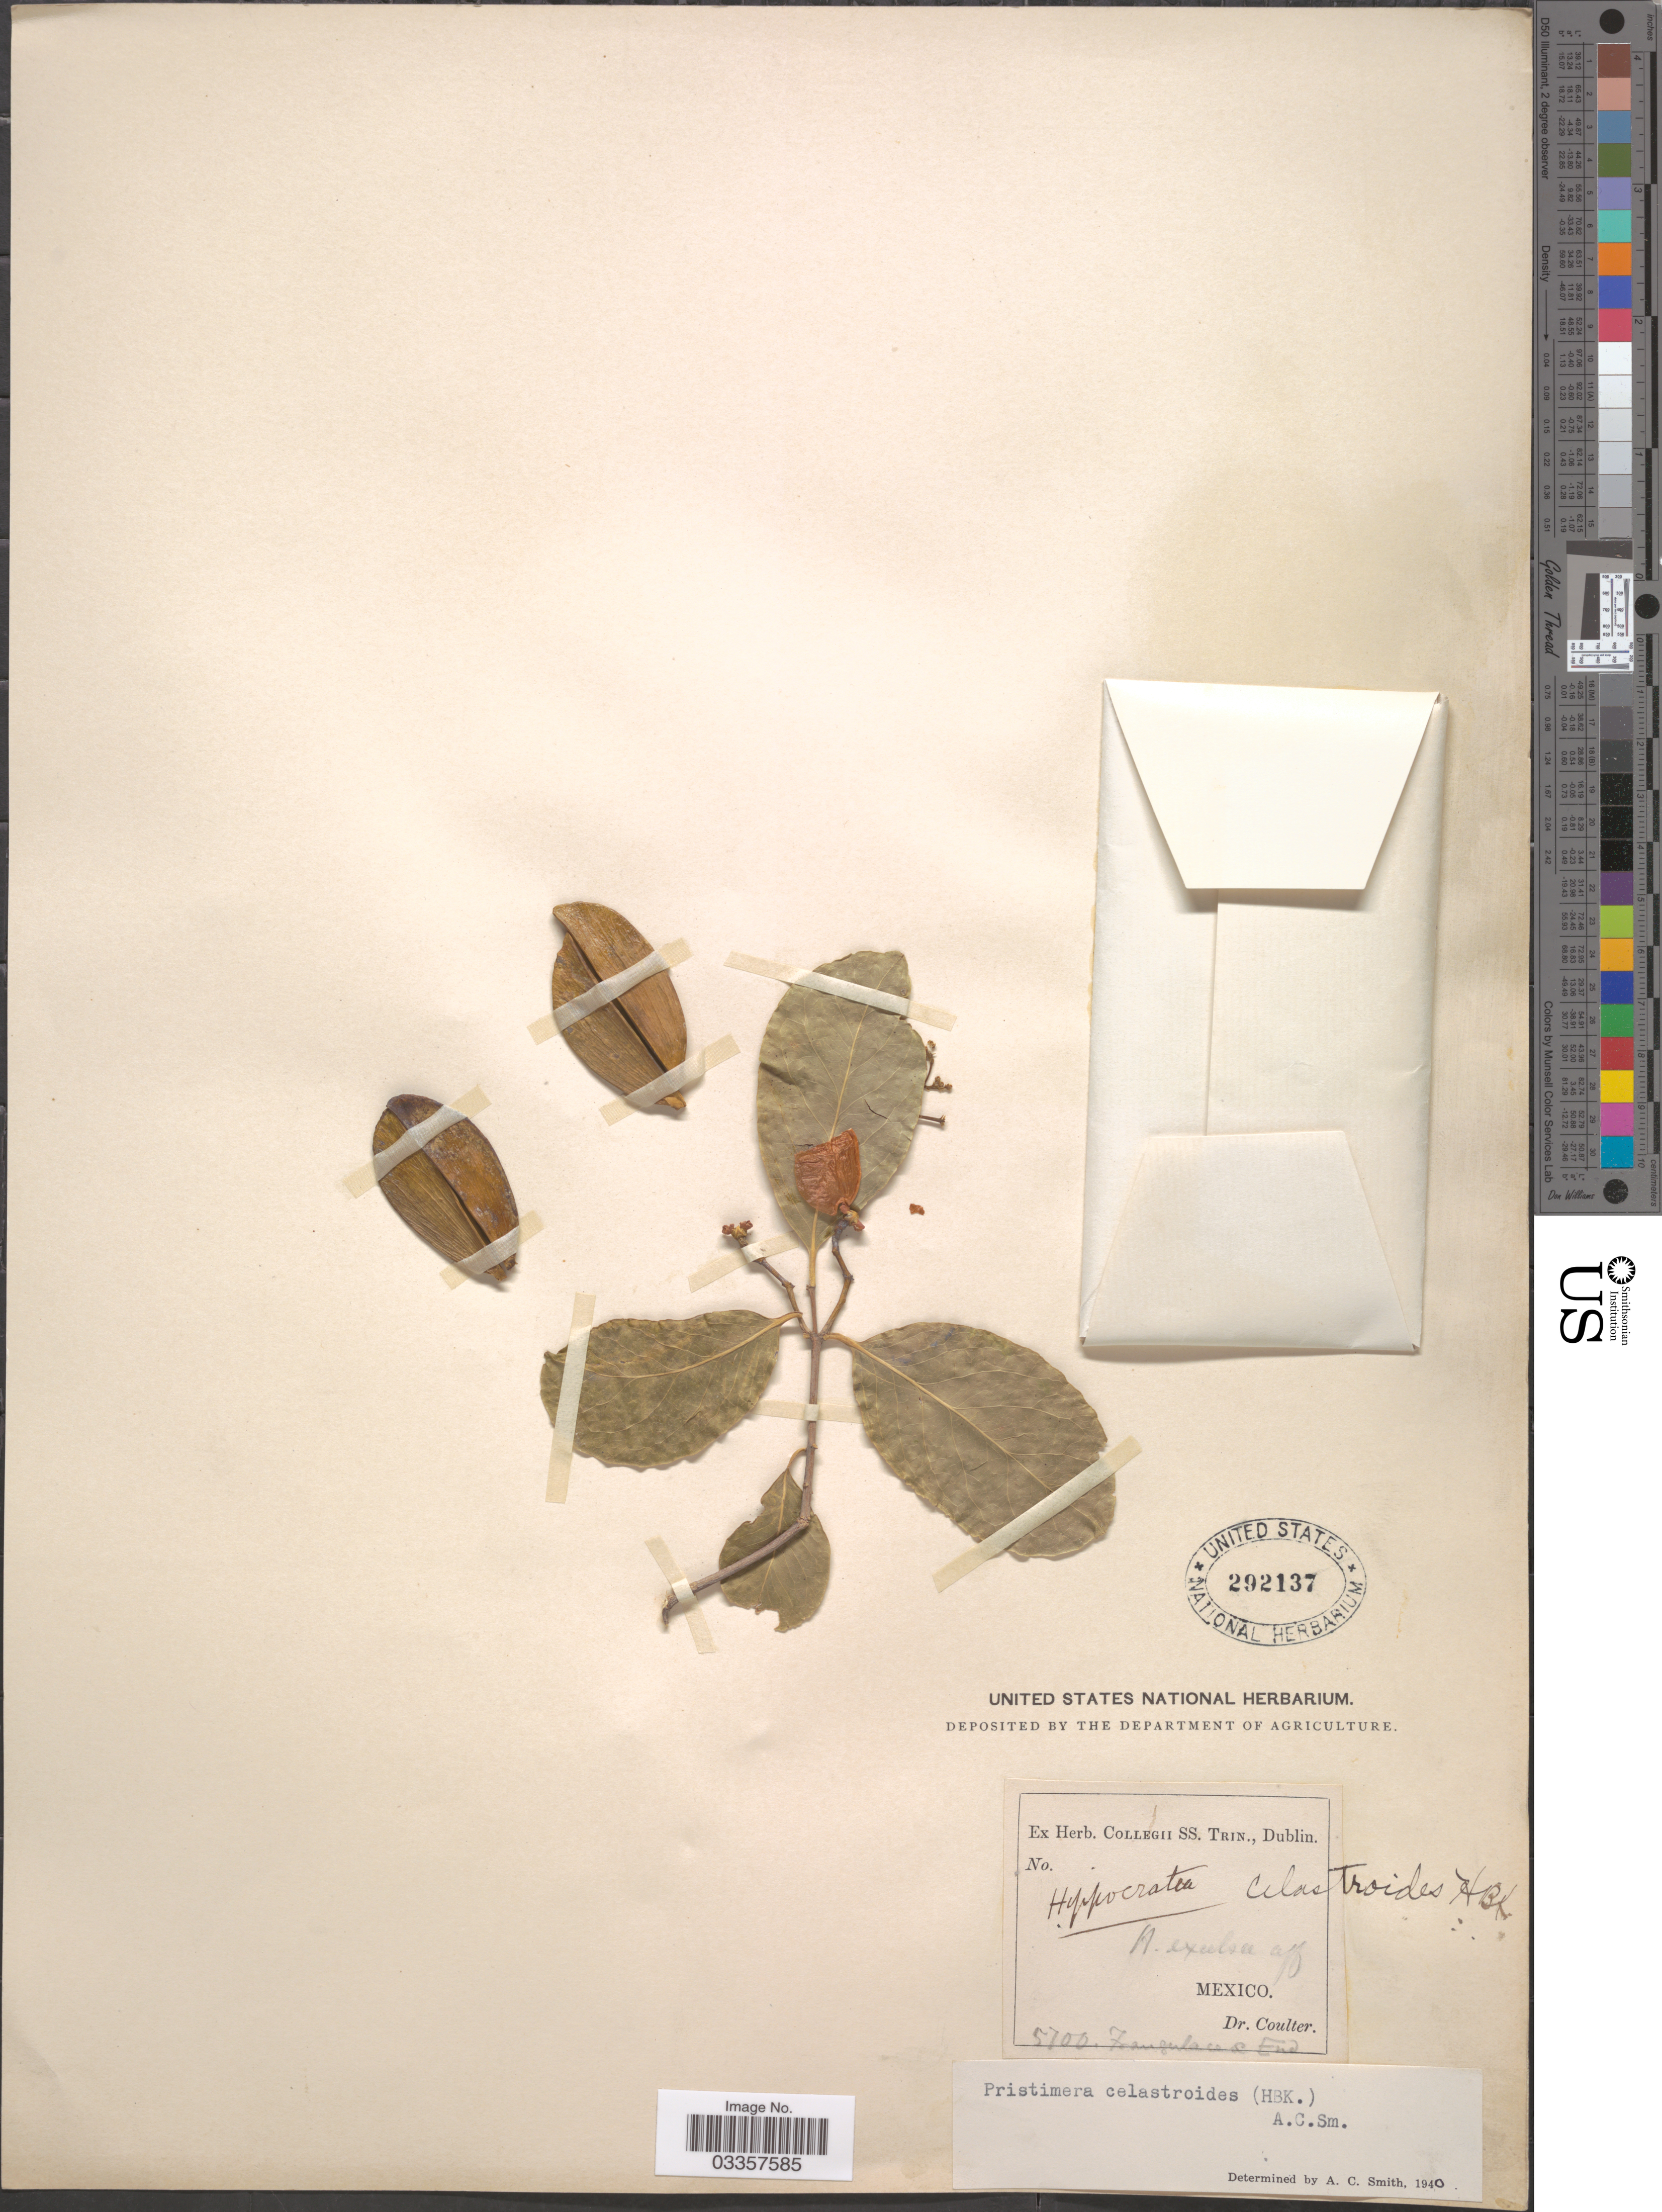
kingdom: Plantae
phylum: Tracheophyta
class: Magnoliopsida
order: Celastrales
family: Celastraceae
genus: Pristimera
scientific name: Pristimera celastroides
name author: (Kunth) A.C. Sm.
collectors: Coulter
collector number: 5700?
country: Mexico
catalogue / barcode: US 292137